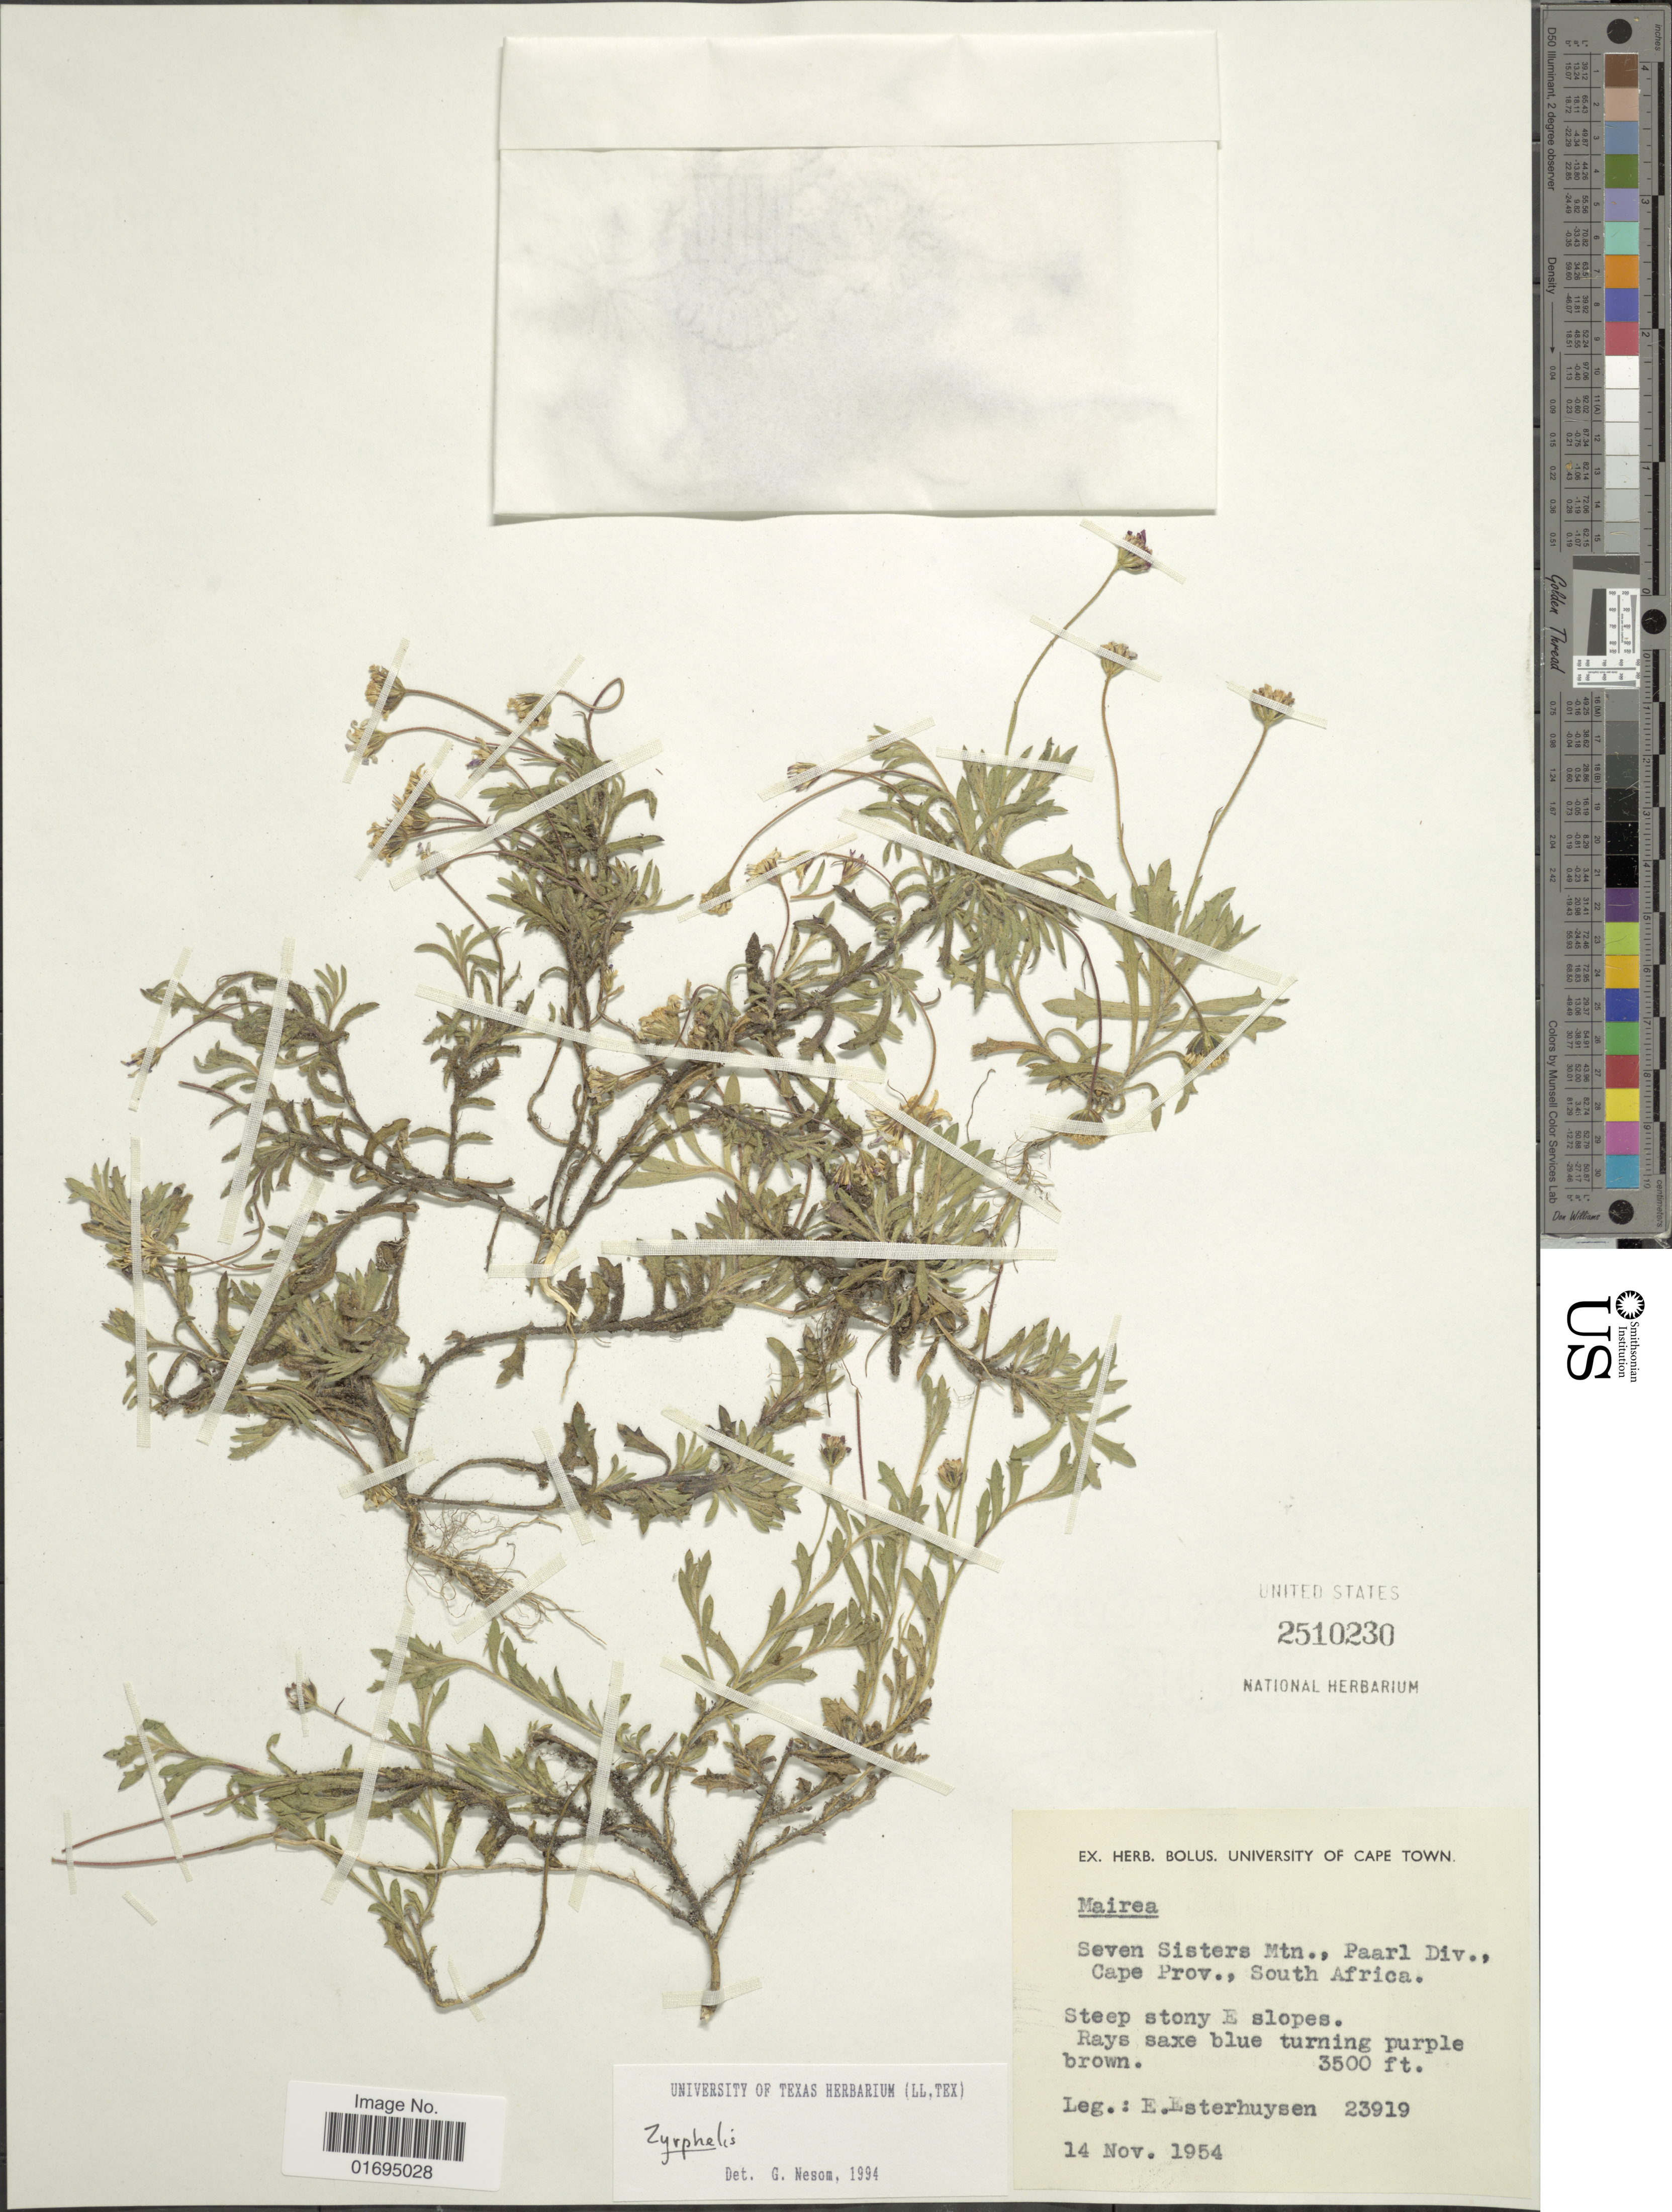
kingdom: Plantae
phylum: Tracheophyta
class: Magnoliopsida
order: Asterales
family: Asteraceae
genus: Zyrphelis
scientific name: Zyrphelis sp.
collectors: E. E. Esterhuysen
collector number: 23919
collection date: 1954-11-14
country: South Africa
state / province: Western Cape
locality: Seven Sisters Mrn., Paarl Div., Cape Prov.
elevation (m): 1067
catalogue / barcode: US 2510230